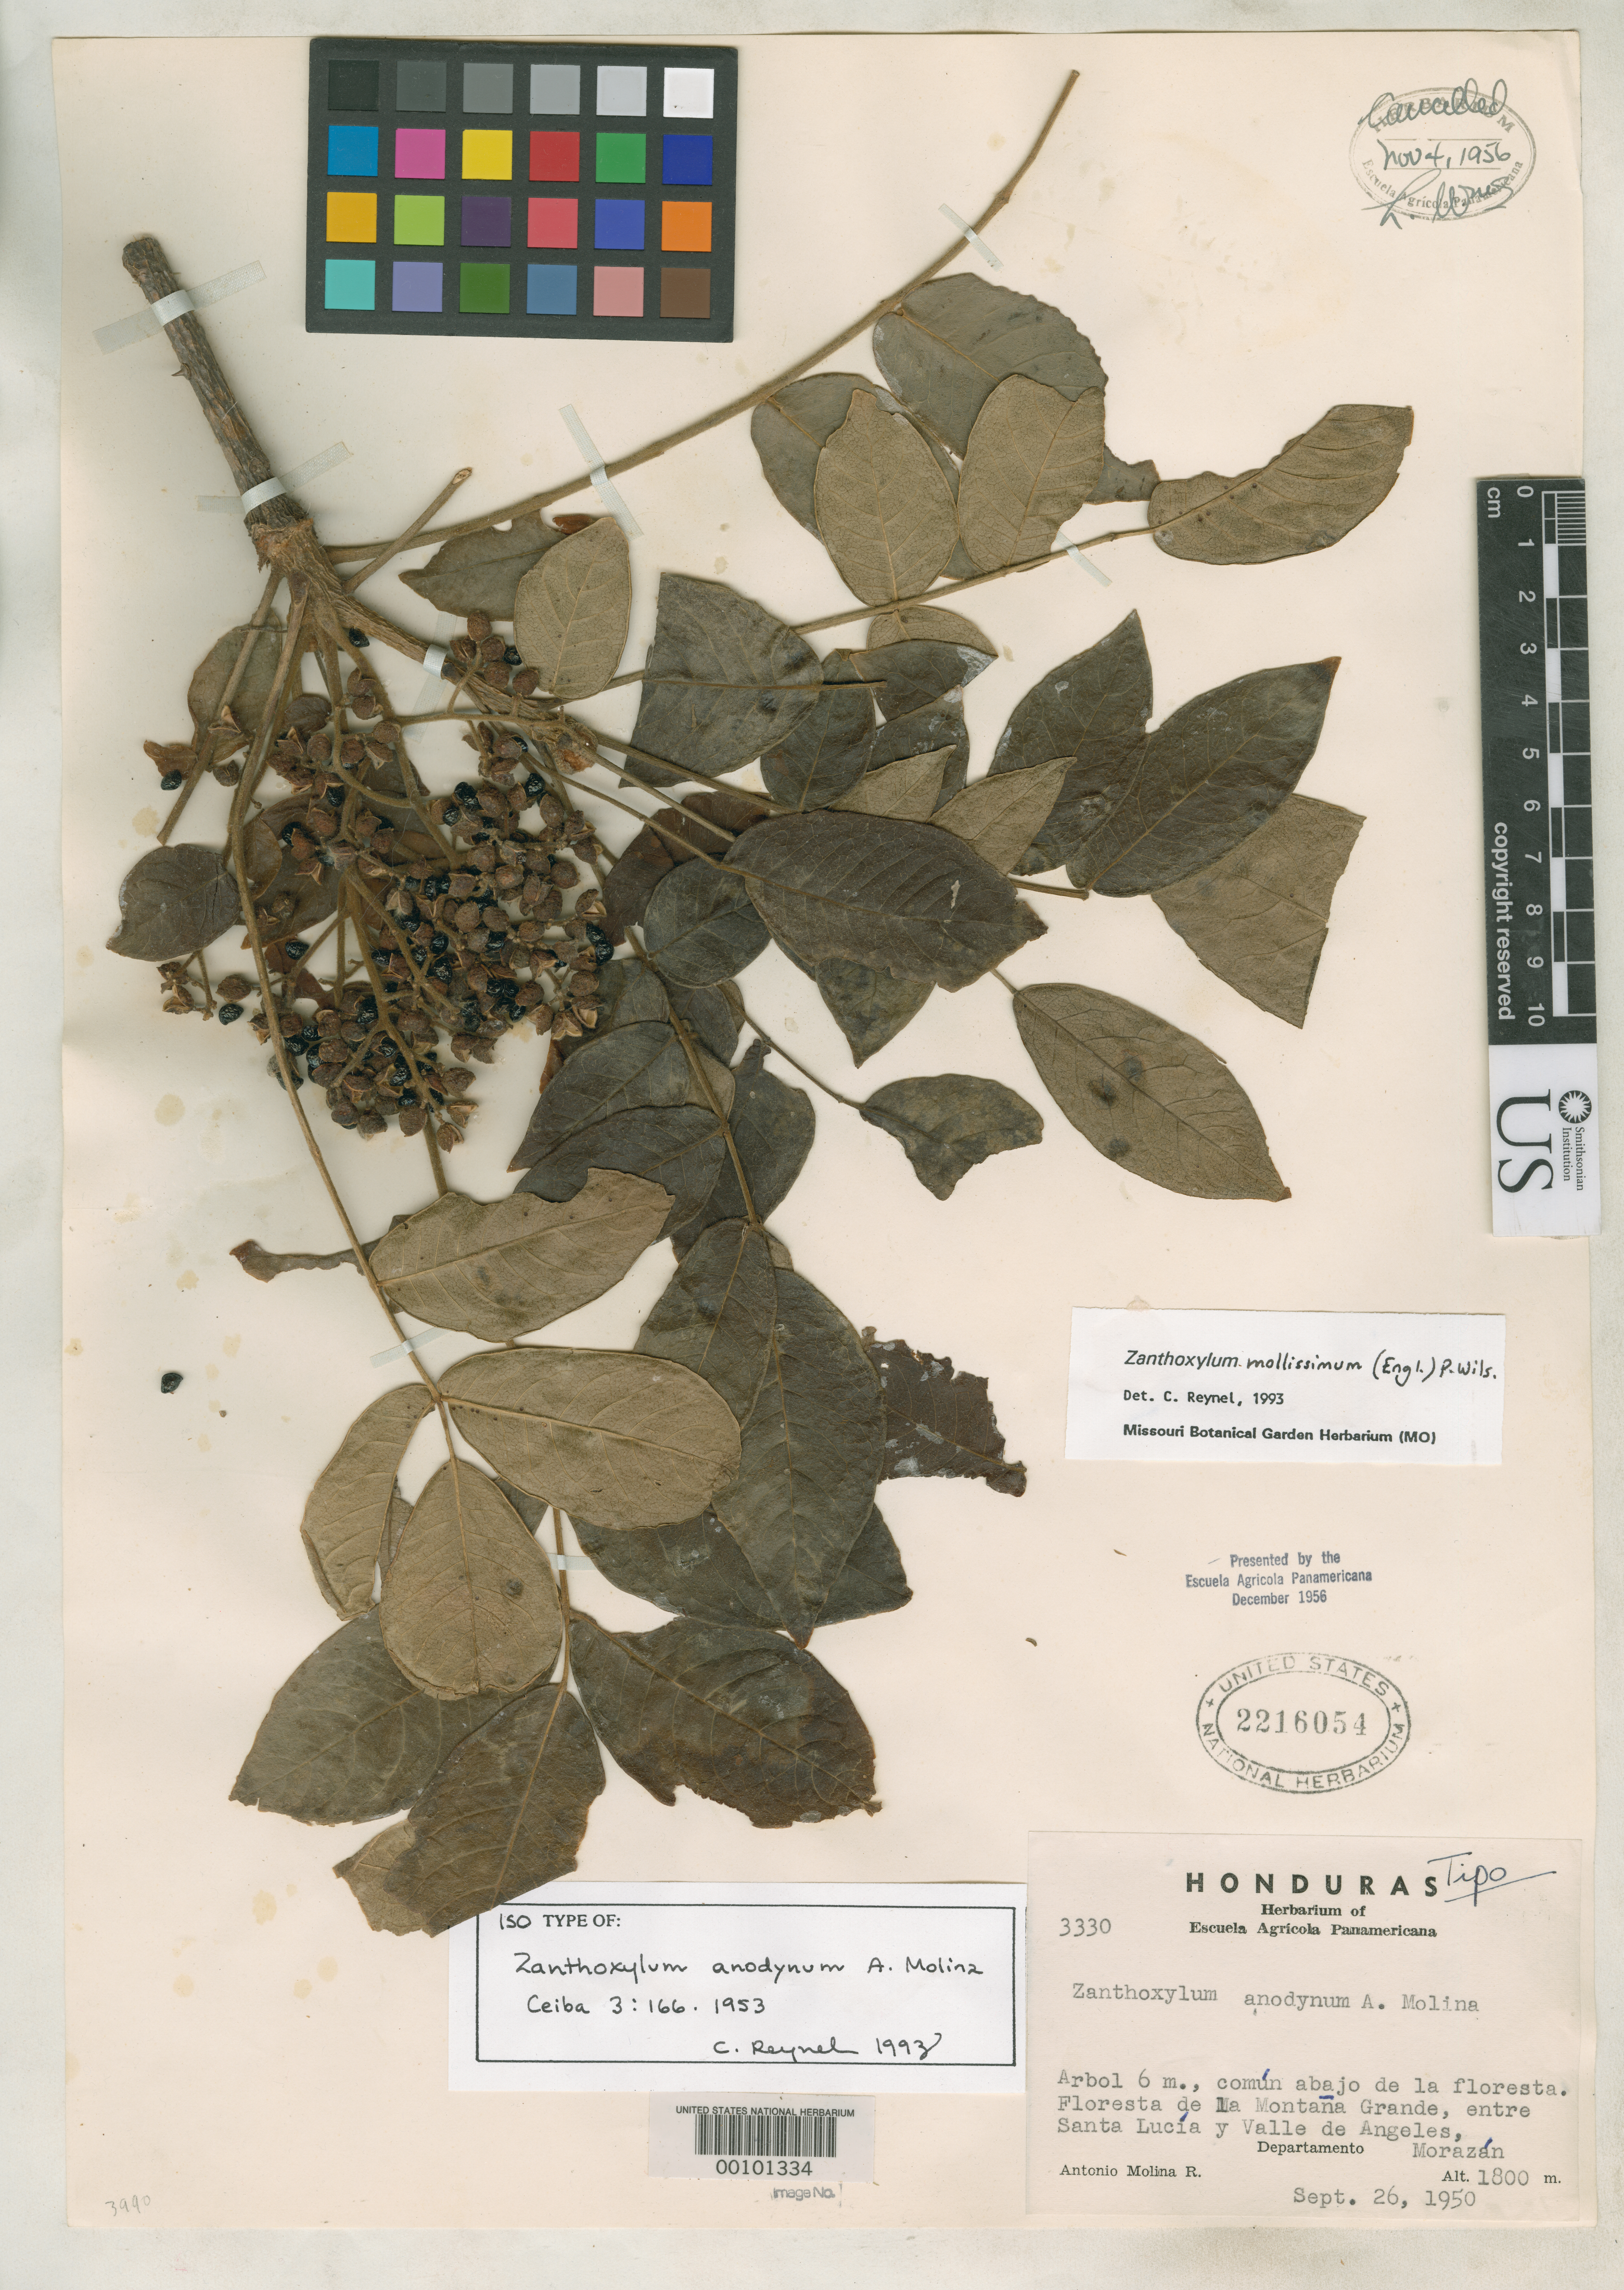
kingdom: Plantae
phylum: Tracheophyta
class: Magnoliopsida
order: Sapindales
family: Rutaceae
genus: Zanthoxylum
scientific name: Zanthoxylum anodynum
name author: Ant. Molina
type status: Holotype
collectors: A. Molina R.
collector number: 3330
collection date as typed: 26 Sep 1950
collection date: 1950-09-26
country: Honduras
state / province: Fco. Morazán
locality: Between Santa Lucia and Valle de Angeles, Montana Grande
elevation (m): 1800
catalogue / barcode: US 2216054